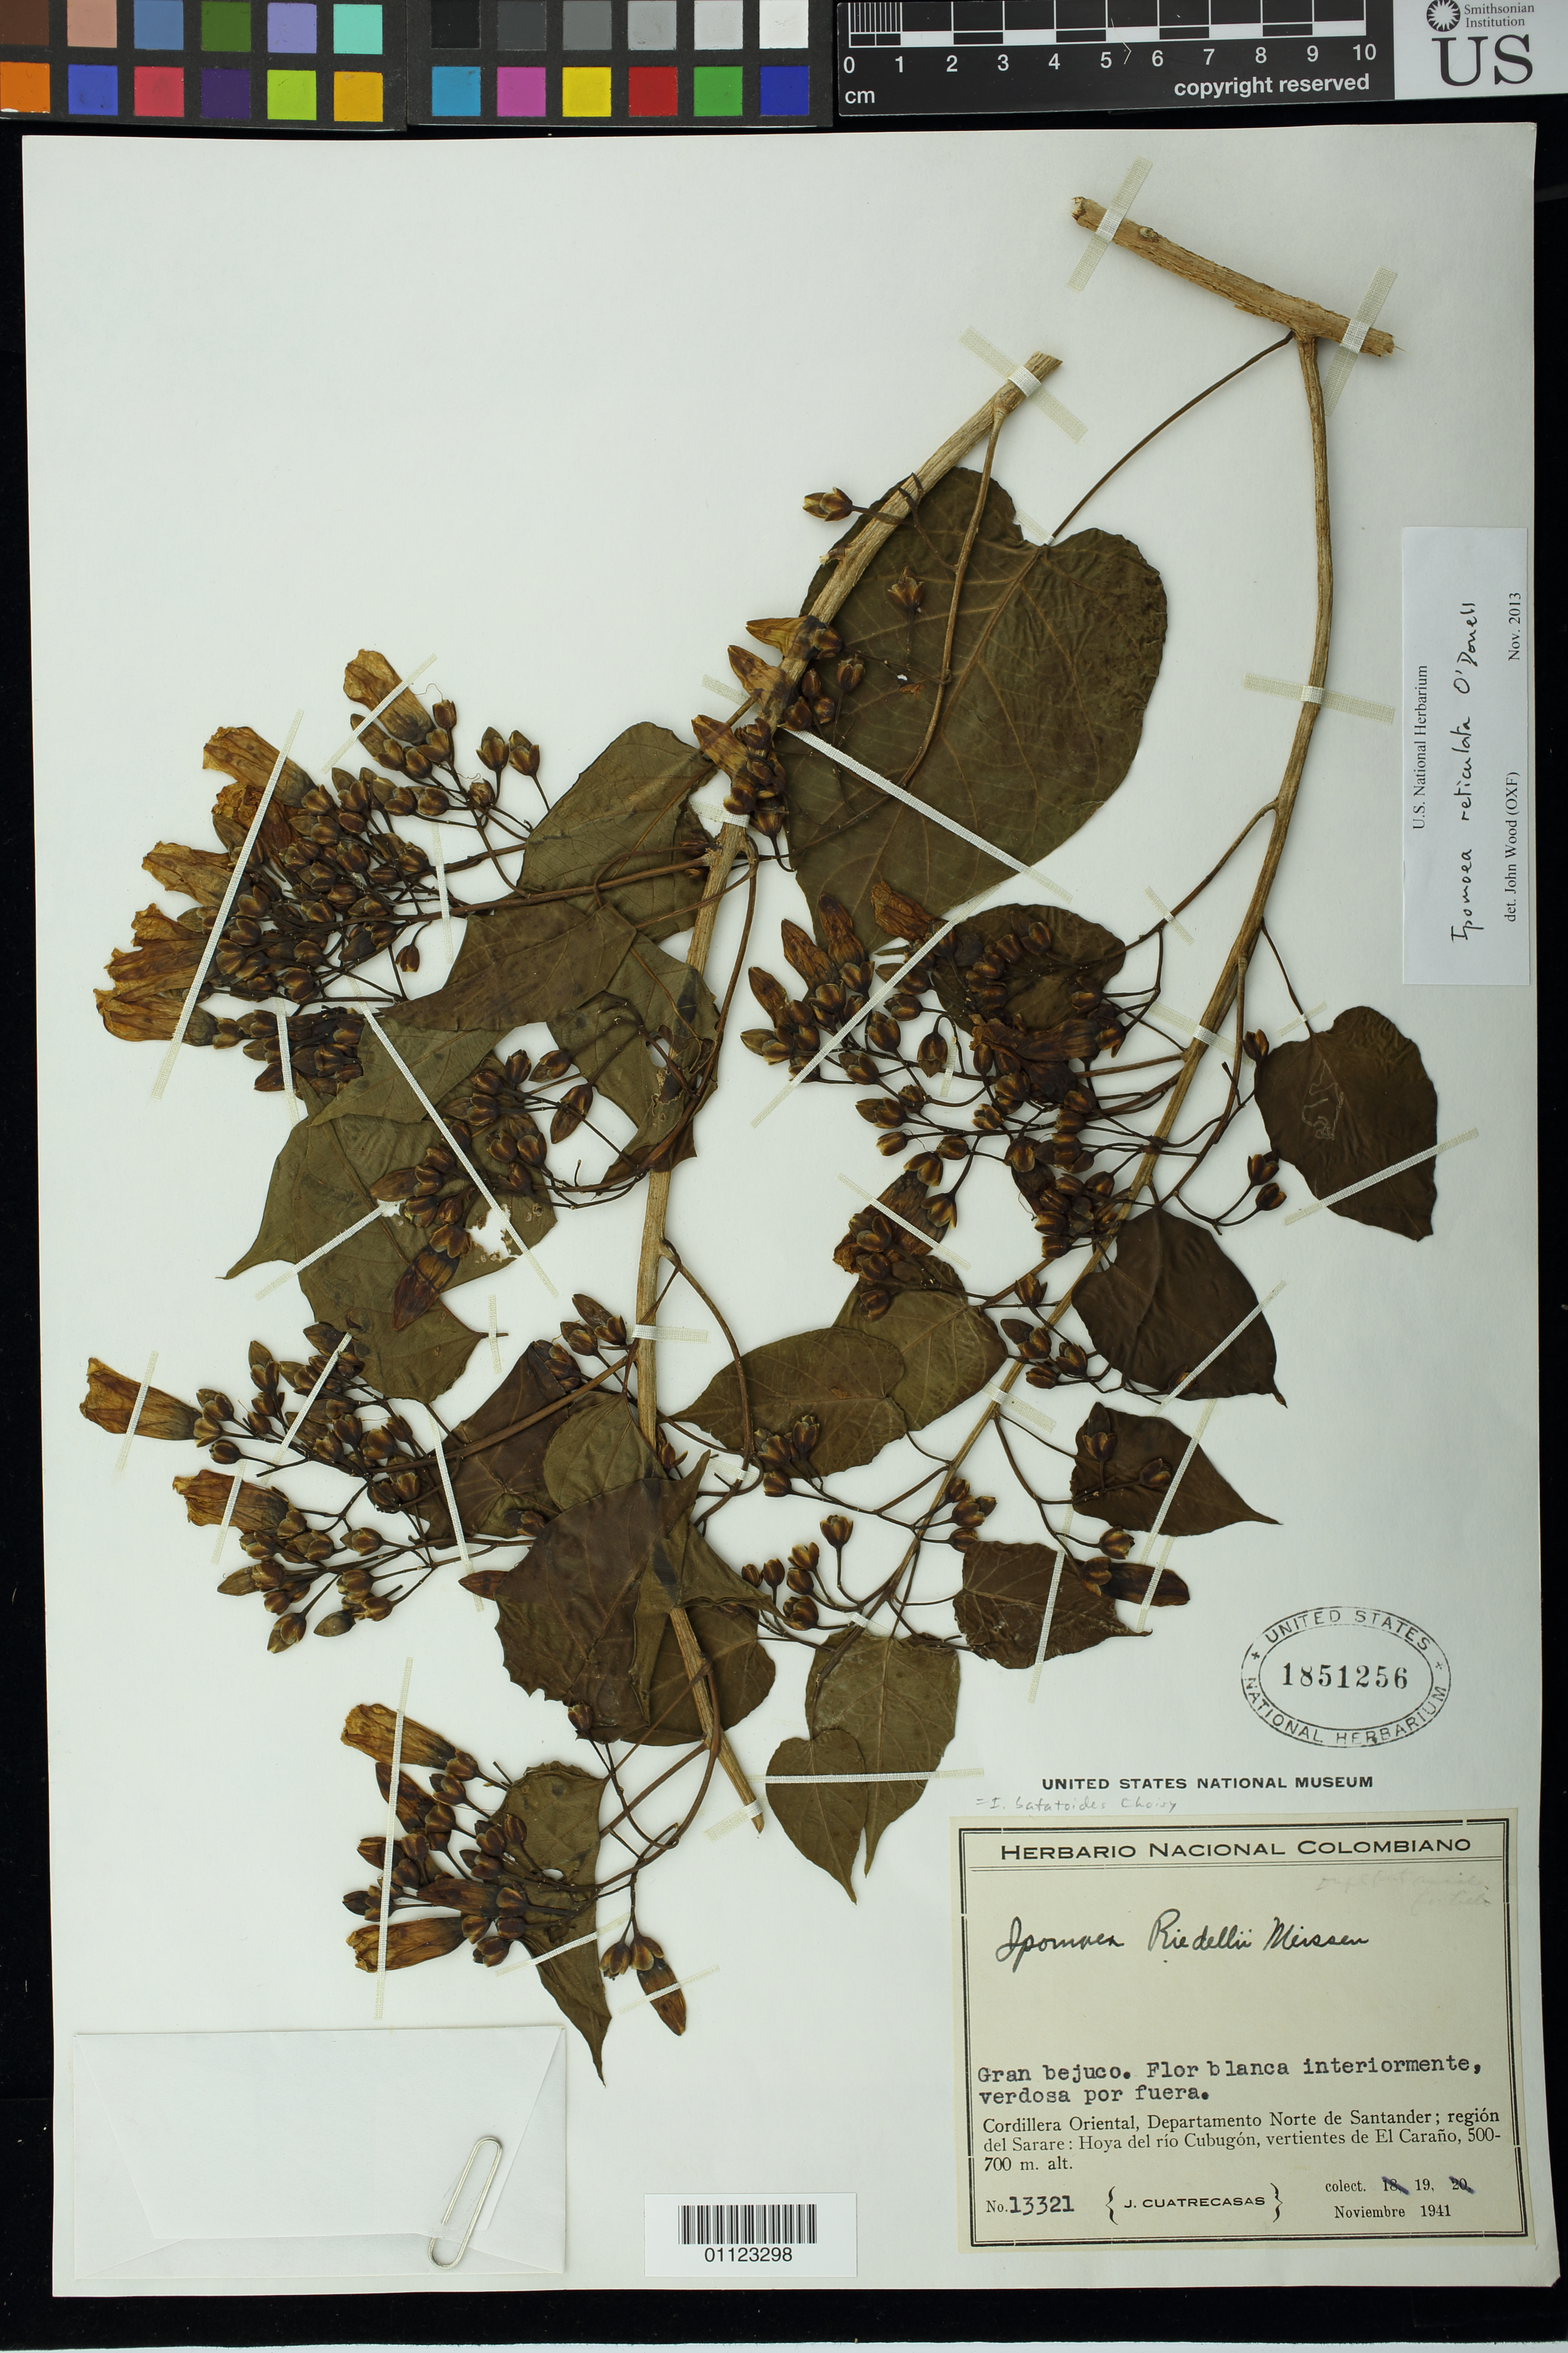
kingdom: Plantae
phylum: Tracheophyta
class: Magnoliopsida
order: Solanales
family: Convolvulaceae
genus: Ipomoea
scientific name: Ipomoea reticulata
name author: O'Donell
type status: Isotype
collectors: J. Cuatrecasas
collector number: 13321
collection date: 1941-11-19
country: Colombia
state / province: Norte de Santander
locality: Cordillera Oriental; región del Sarare; hoya del río Cubugón, vertientes de El Caraño.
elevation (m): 500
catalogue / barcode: US 1851256